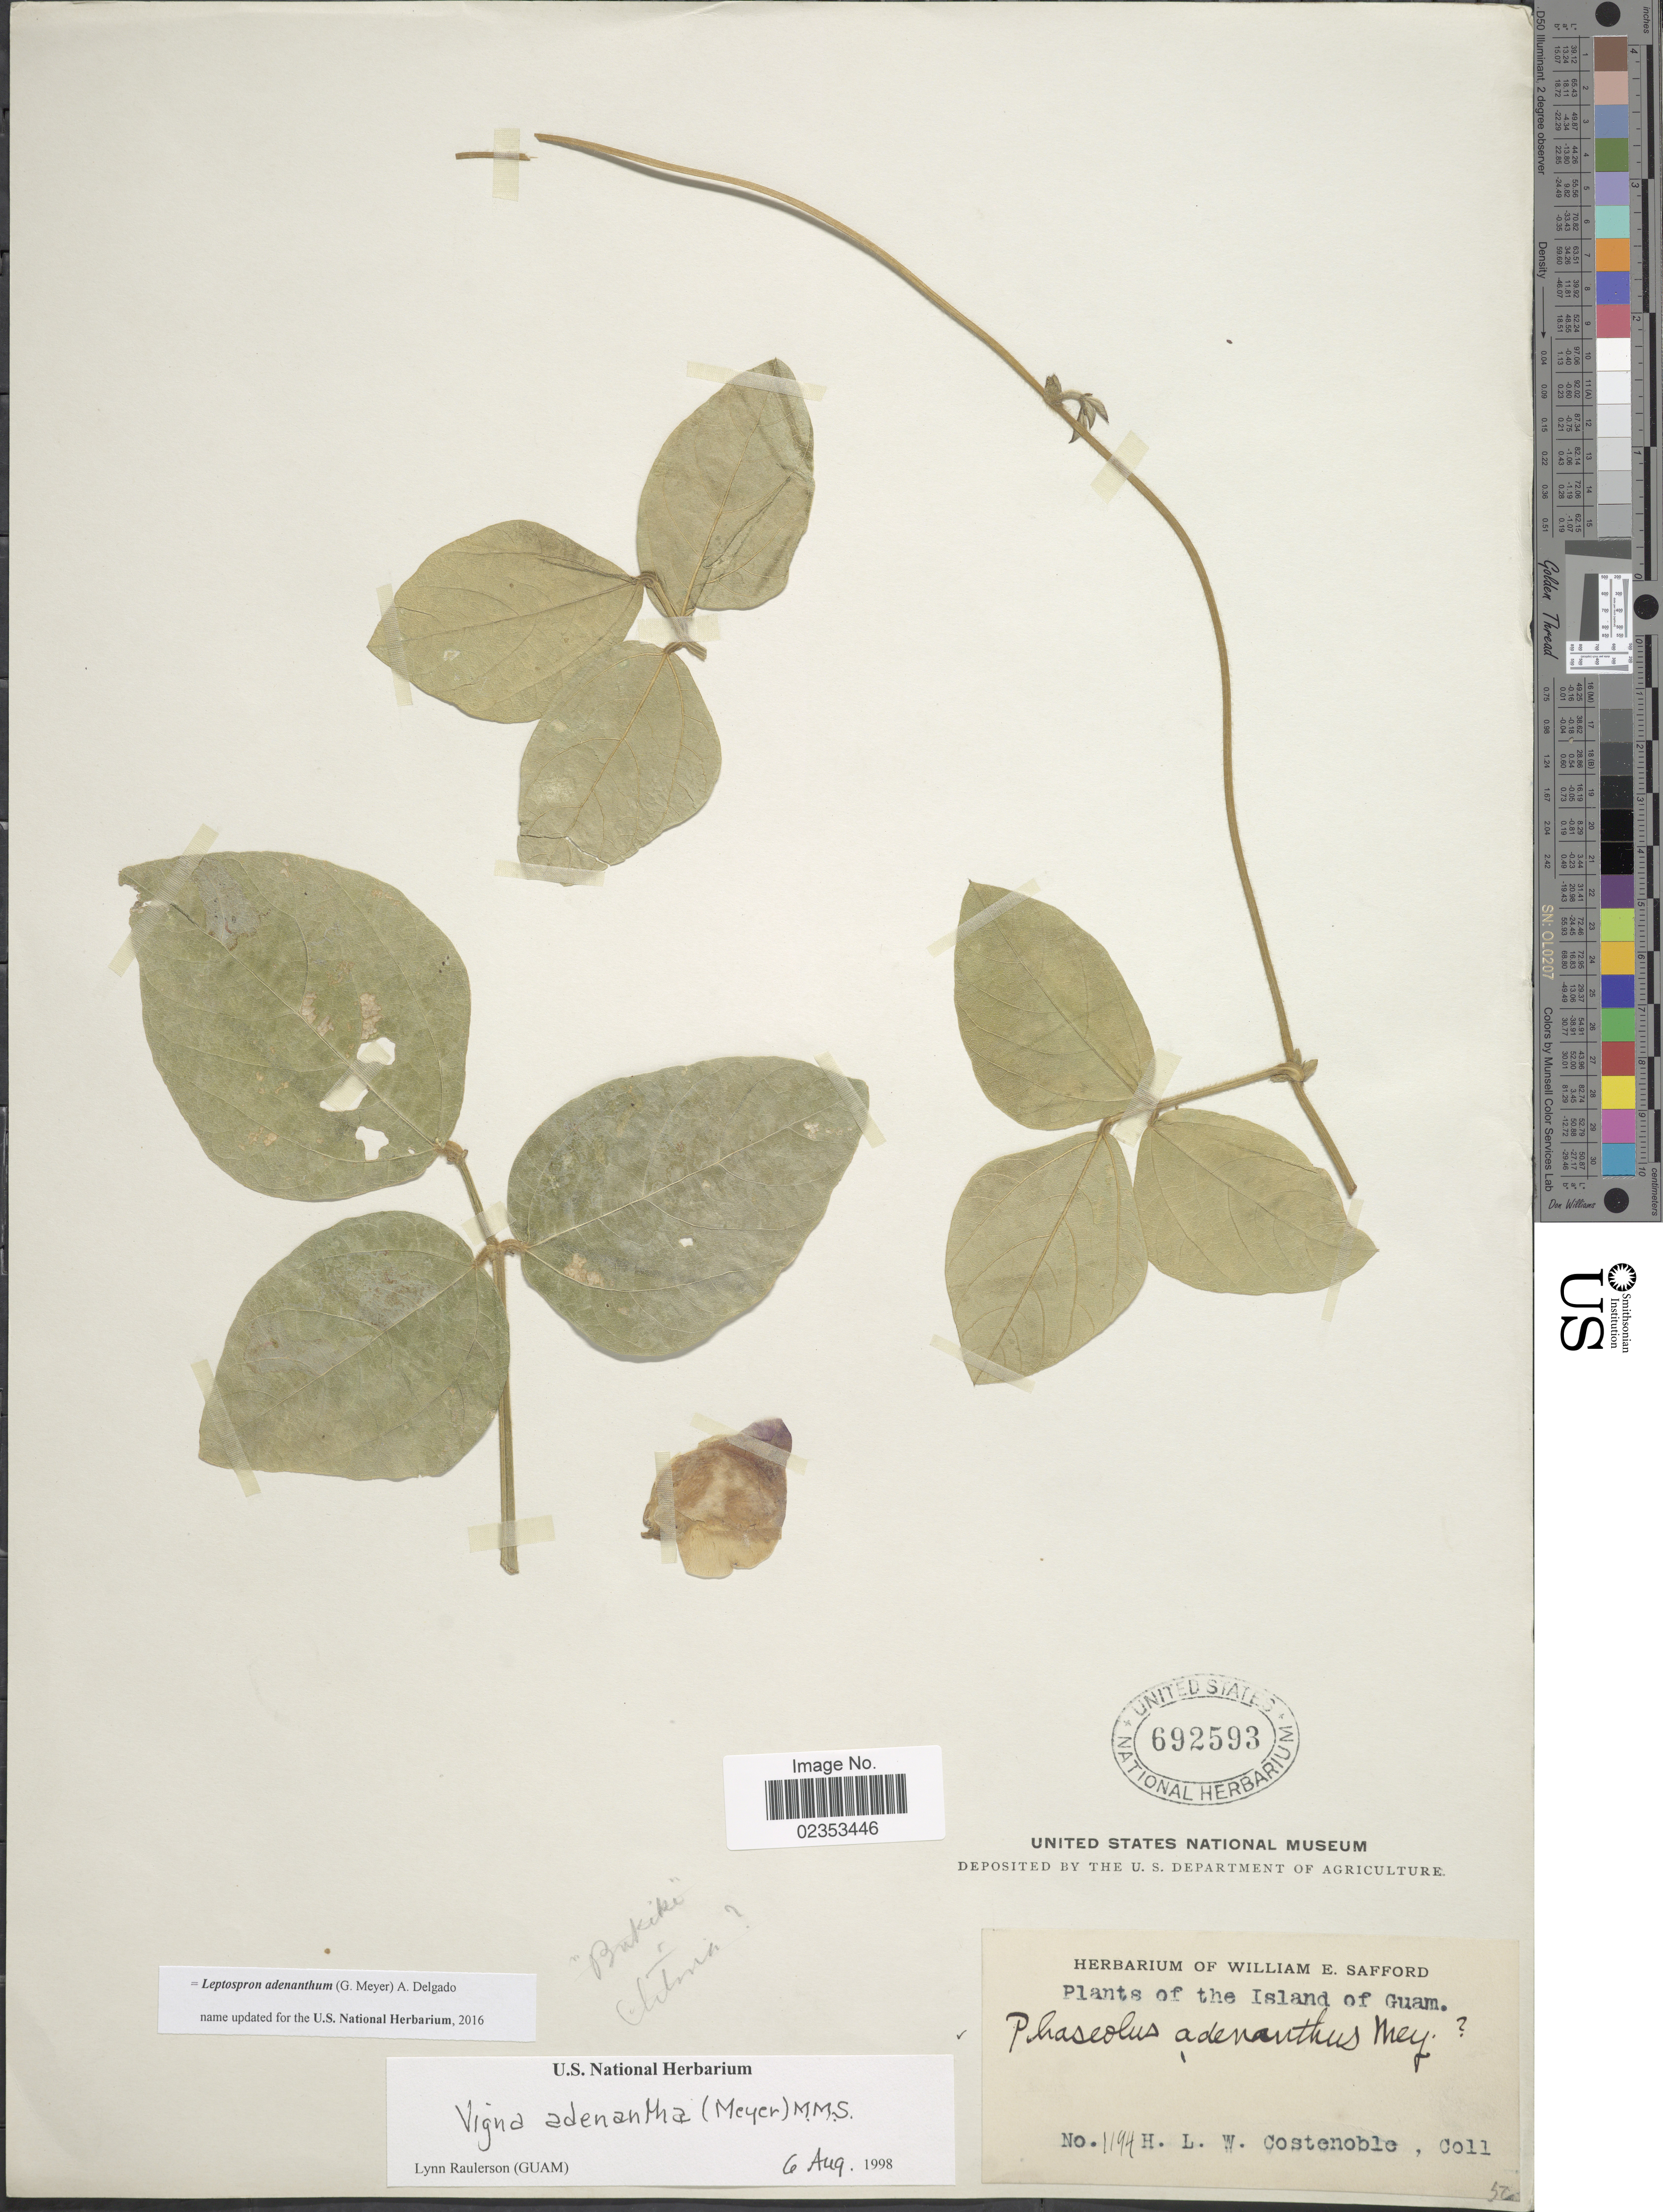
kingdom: Plantae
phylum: Tracheophyta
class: Magnoliopsida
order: Fabales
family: Fabaceae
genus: Leptospron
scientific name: Leptospron adenanthum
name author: (G. Mey.) A. Delgado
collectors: H. Costenoble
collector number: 1194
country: Guam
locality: Island of Guam.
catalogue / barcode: US 692593